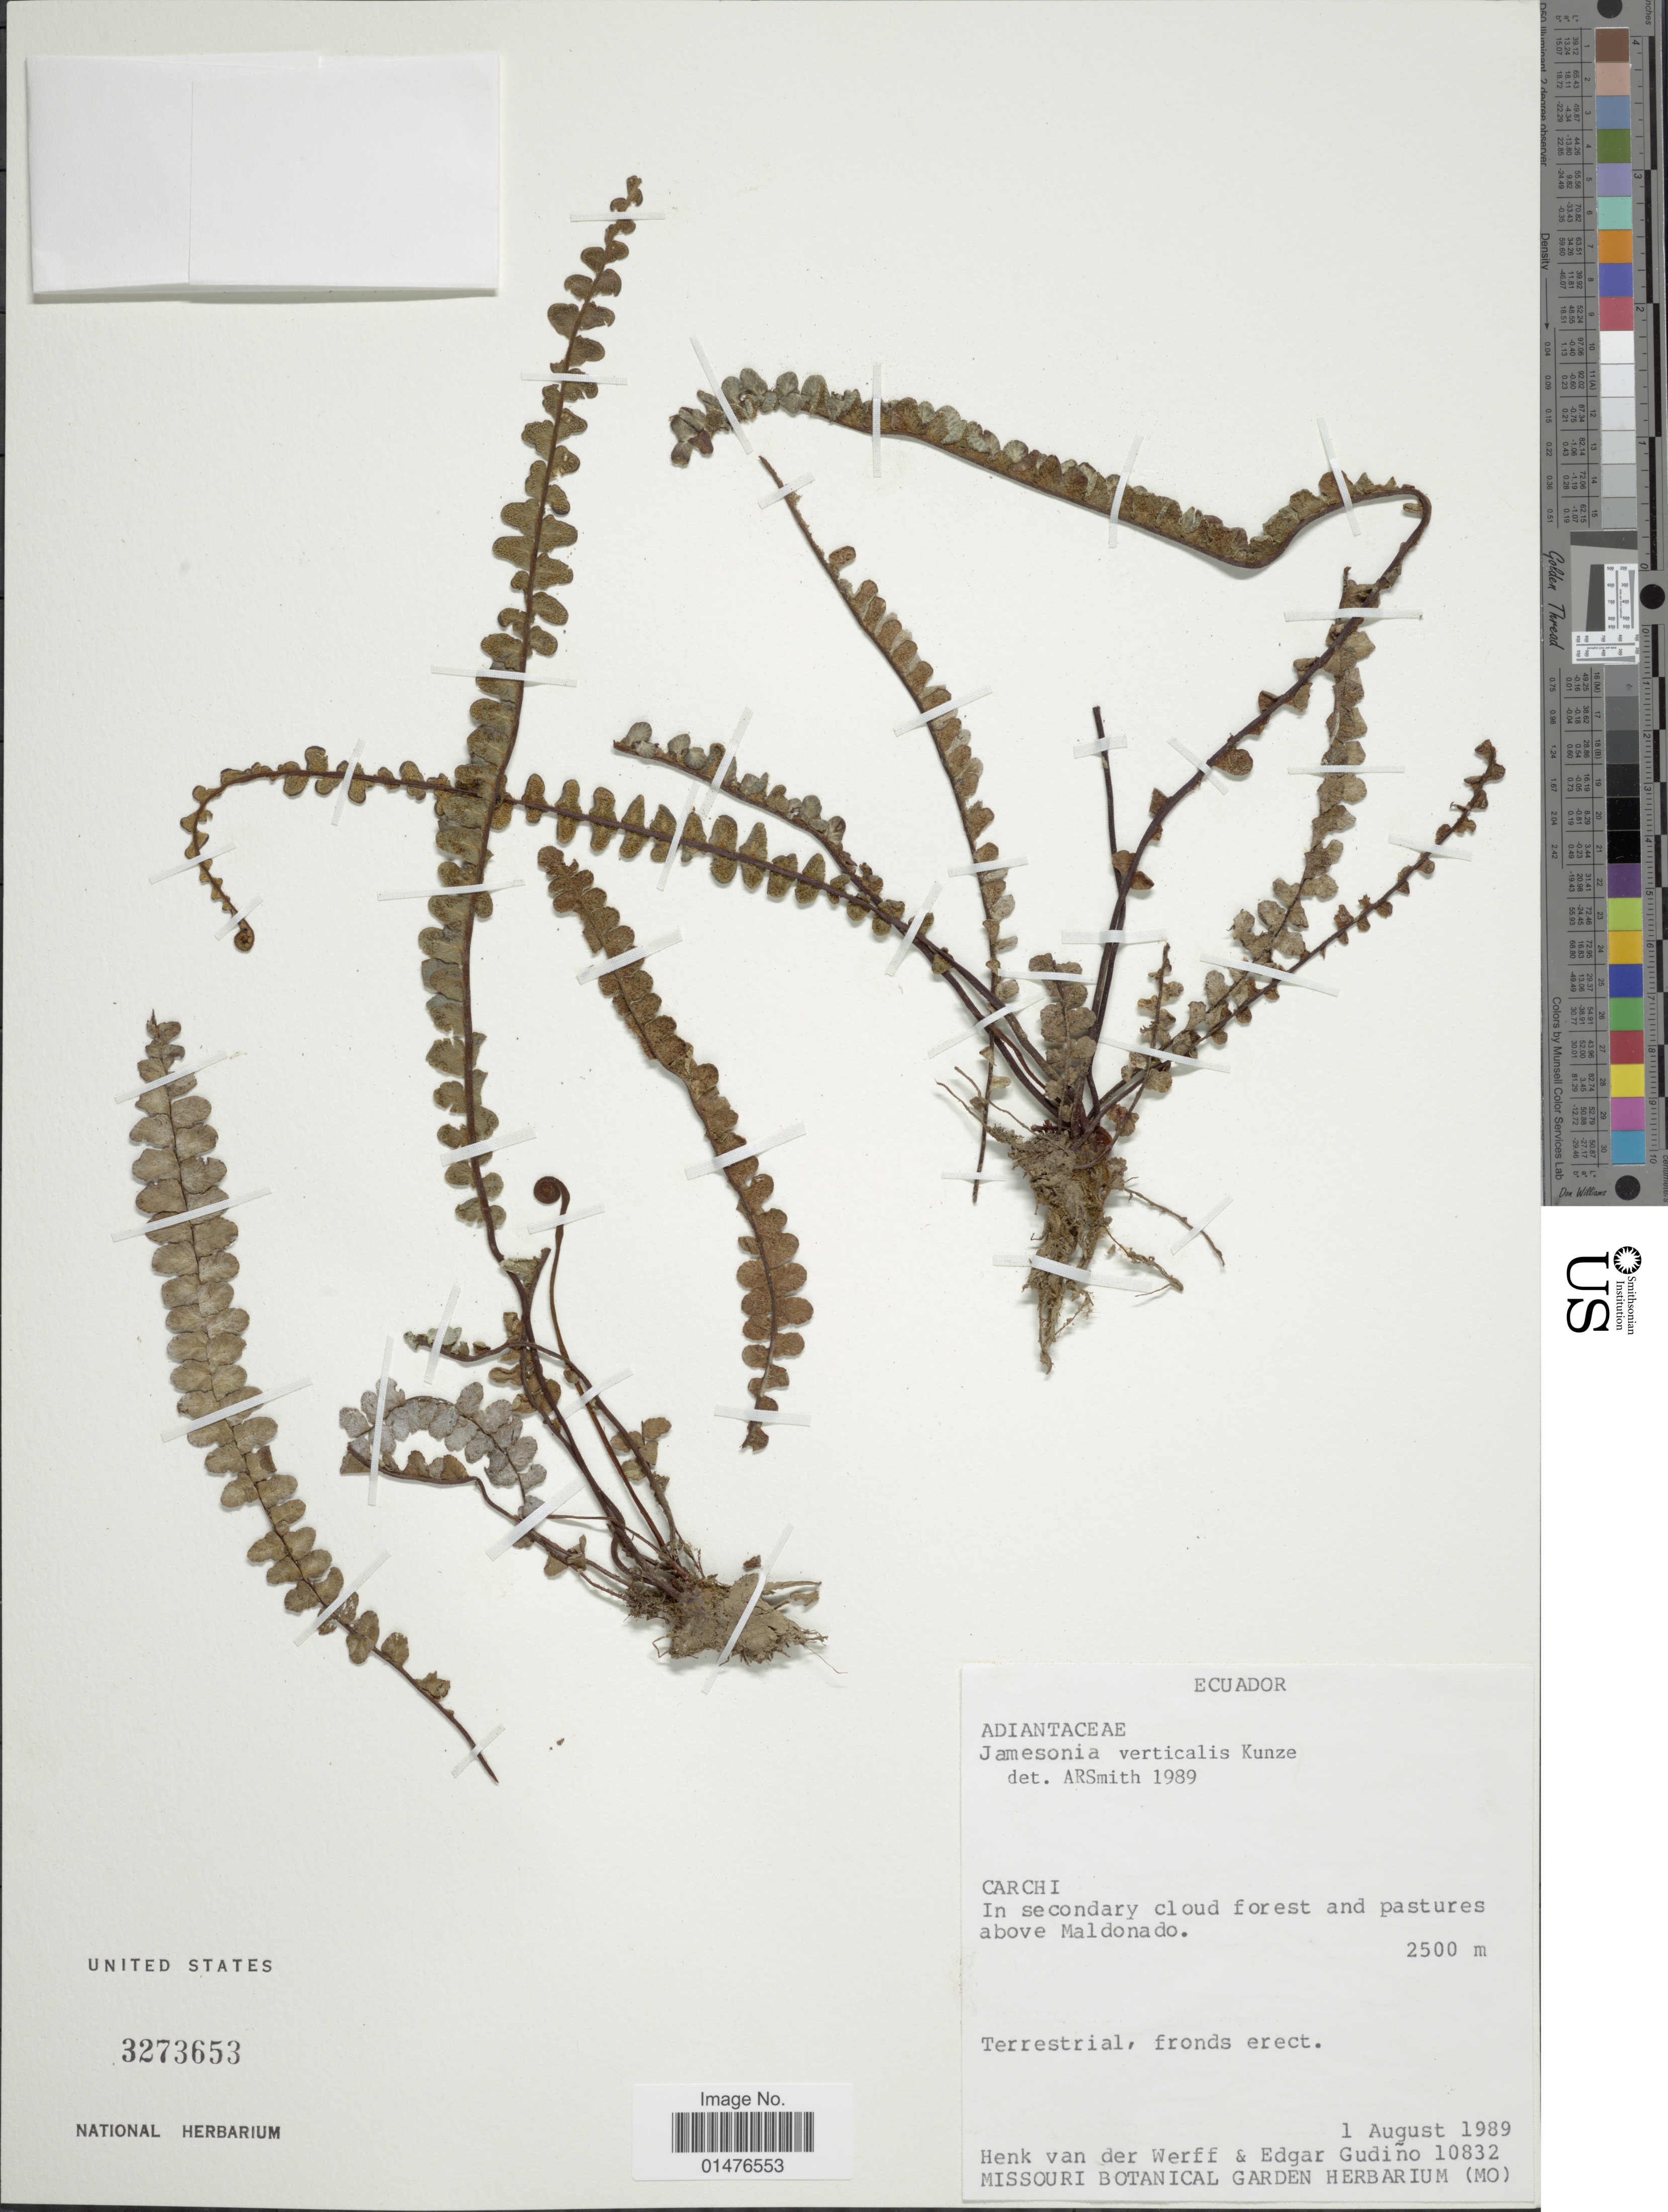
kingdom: Plantae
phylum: Tracheophyta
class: Polypodiopsida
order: Polypodiales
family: Pteridaceae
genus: Jamesonia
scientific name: Jamesonia verticalis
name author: Kunze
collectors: H. van der Werff & E. Gudiño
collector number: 10832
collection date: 1989-08-01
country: Ecuador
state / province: Carchi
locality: In secondary cloud forest and pastures above Maldonado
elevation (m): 2500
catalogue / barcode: US 3273653